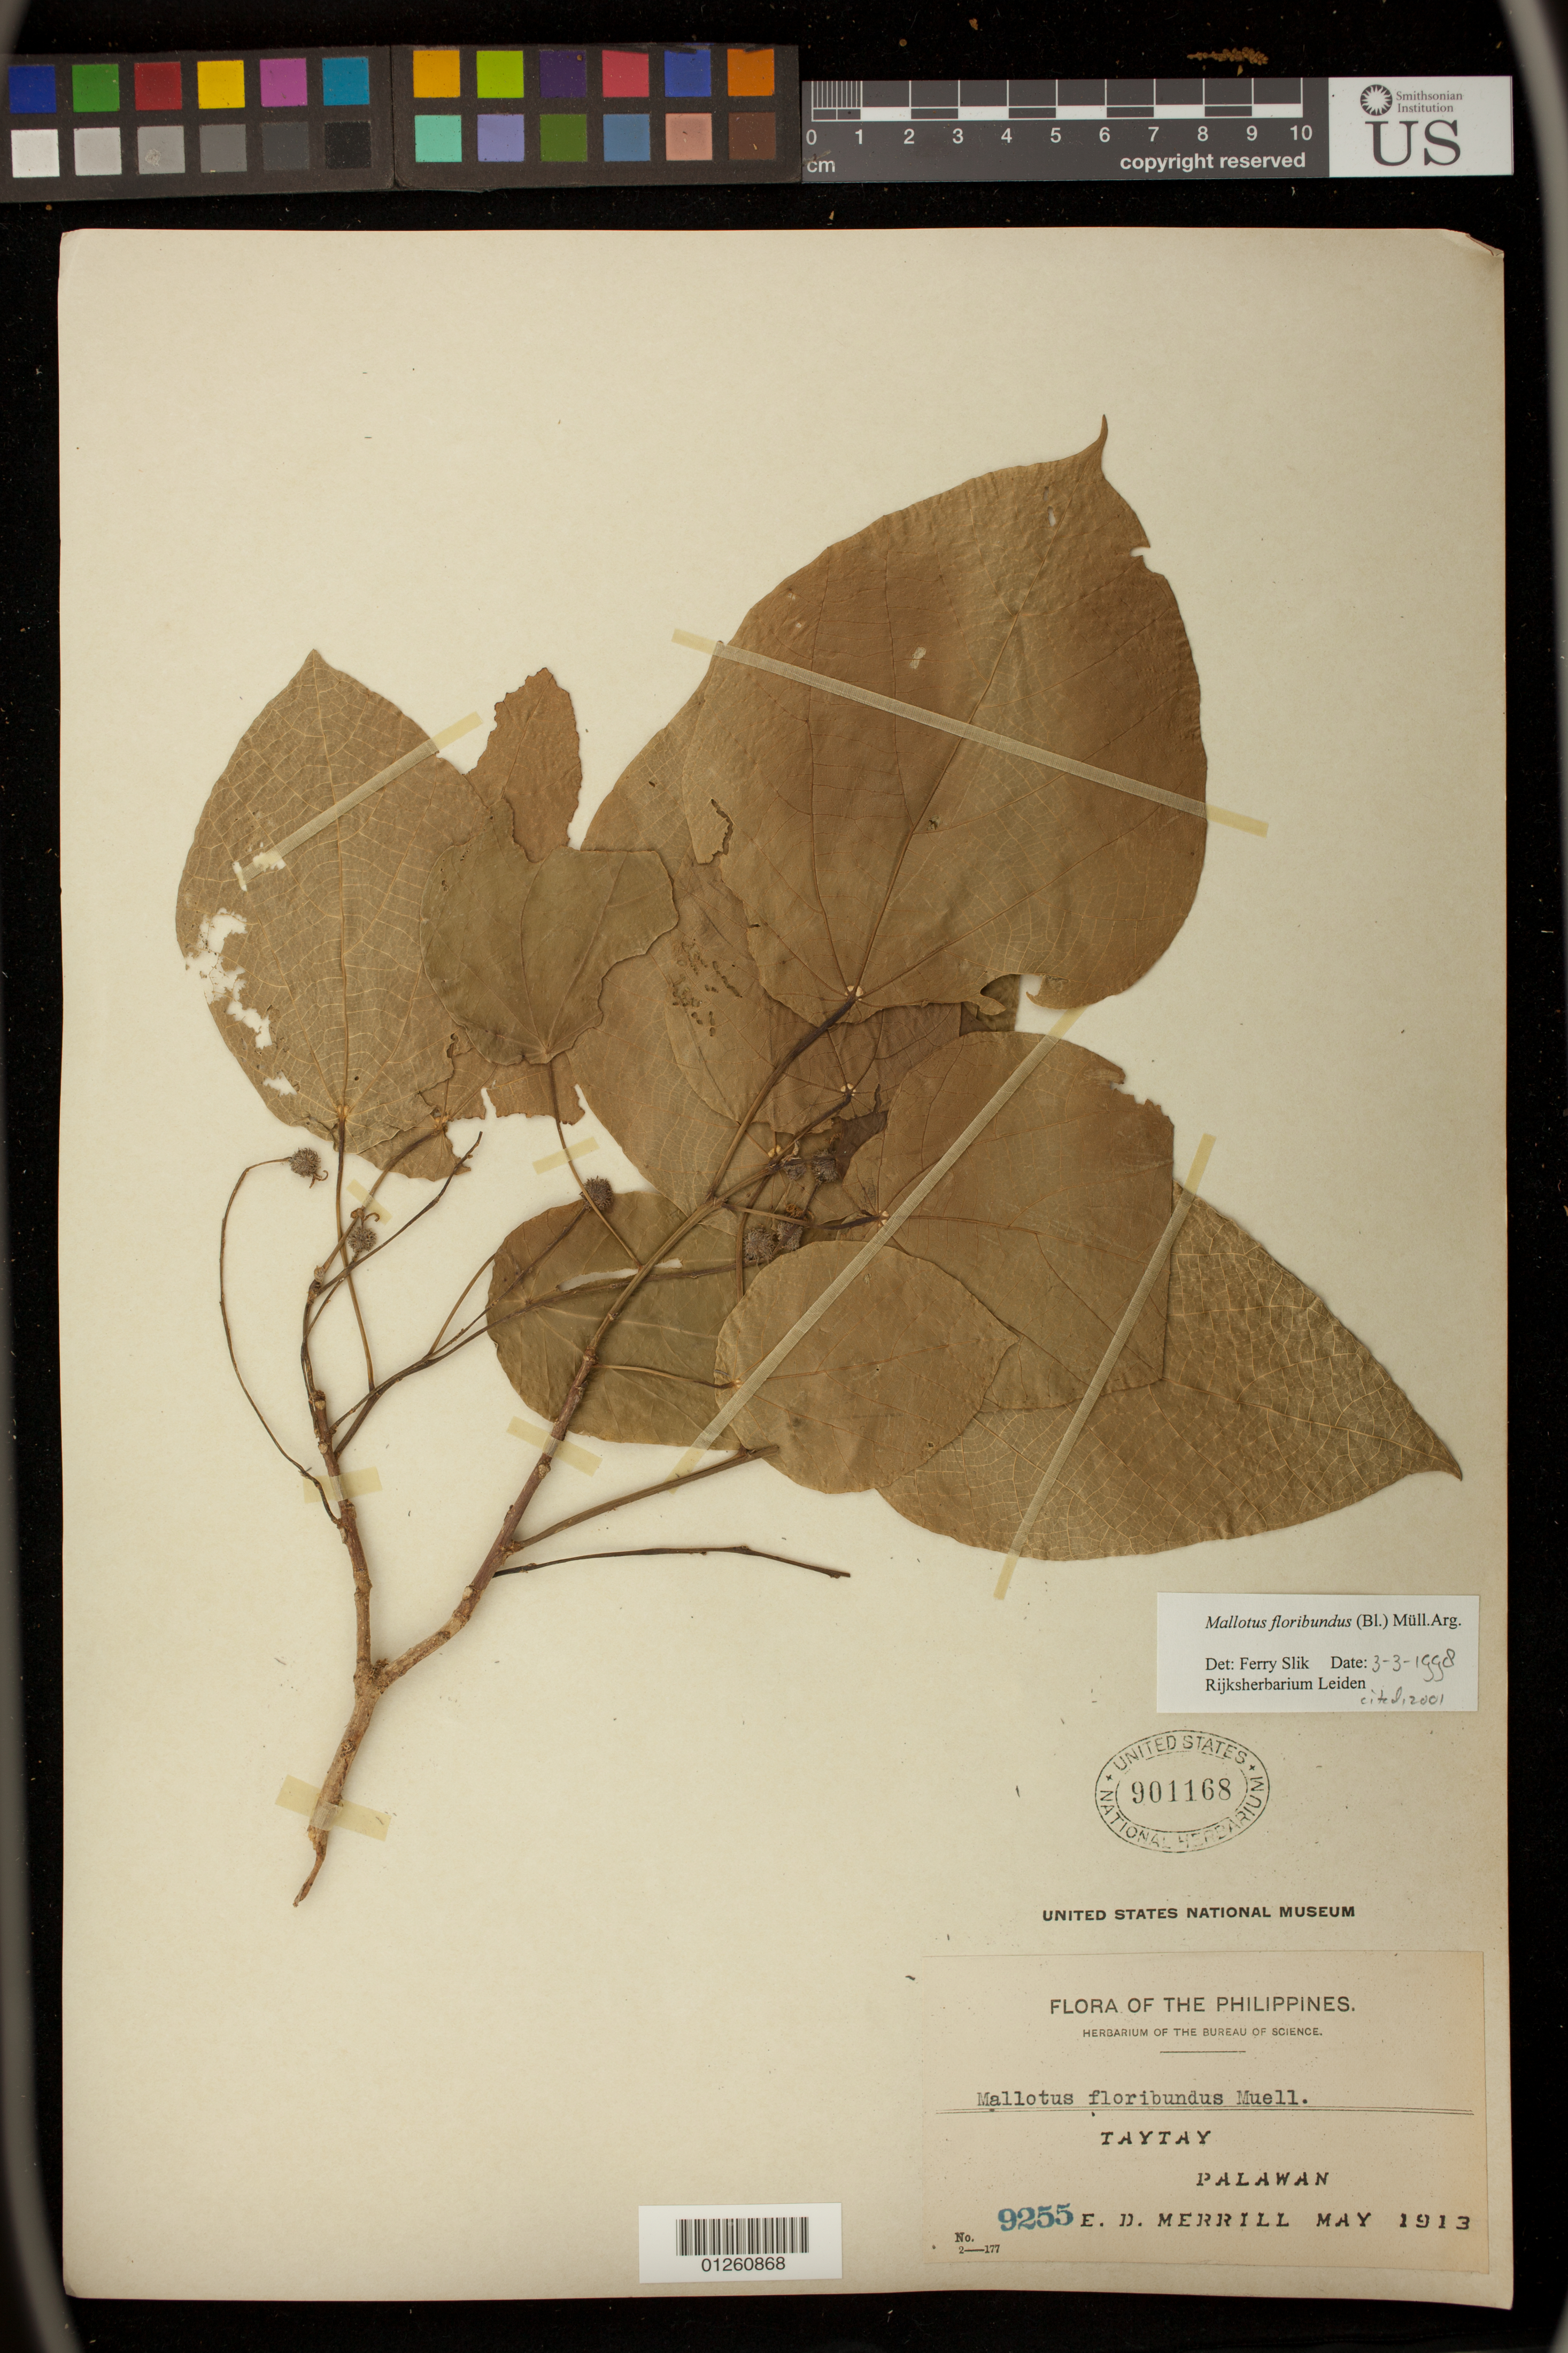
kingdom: Plantae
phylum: Tracheophyta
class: Magnoliopsida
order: Malpighiales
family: Euphorbiaceae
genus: Mallotus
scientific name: Mallotus floribundus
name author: (Blume) Müll. Arg.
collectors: E. D. Merrill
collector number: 9255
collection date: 1913-05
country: Philippines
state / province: Mimaropa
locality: Taytay, Palawan.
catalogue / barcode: US 901168